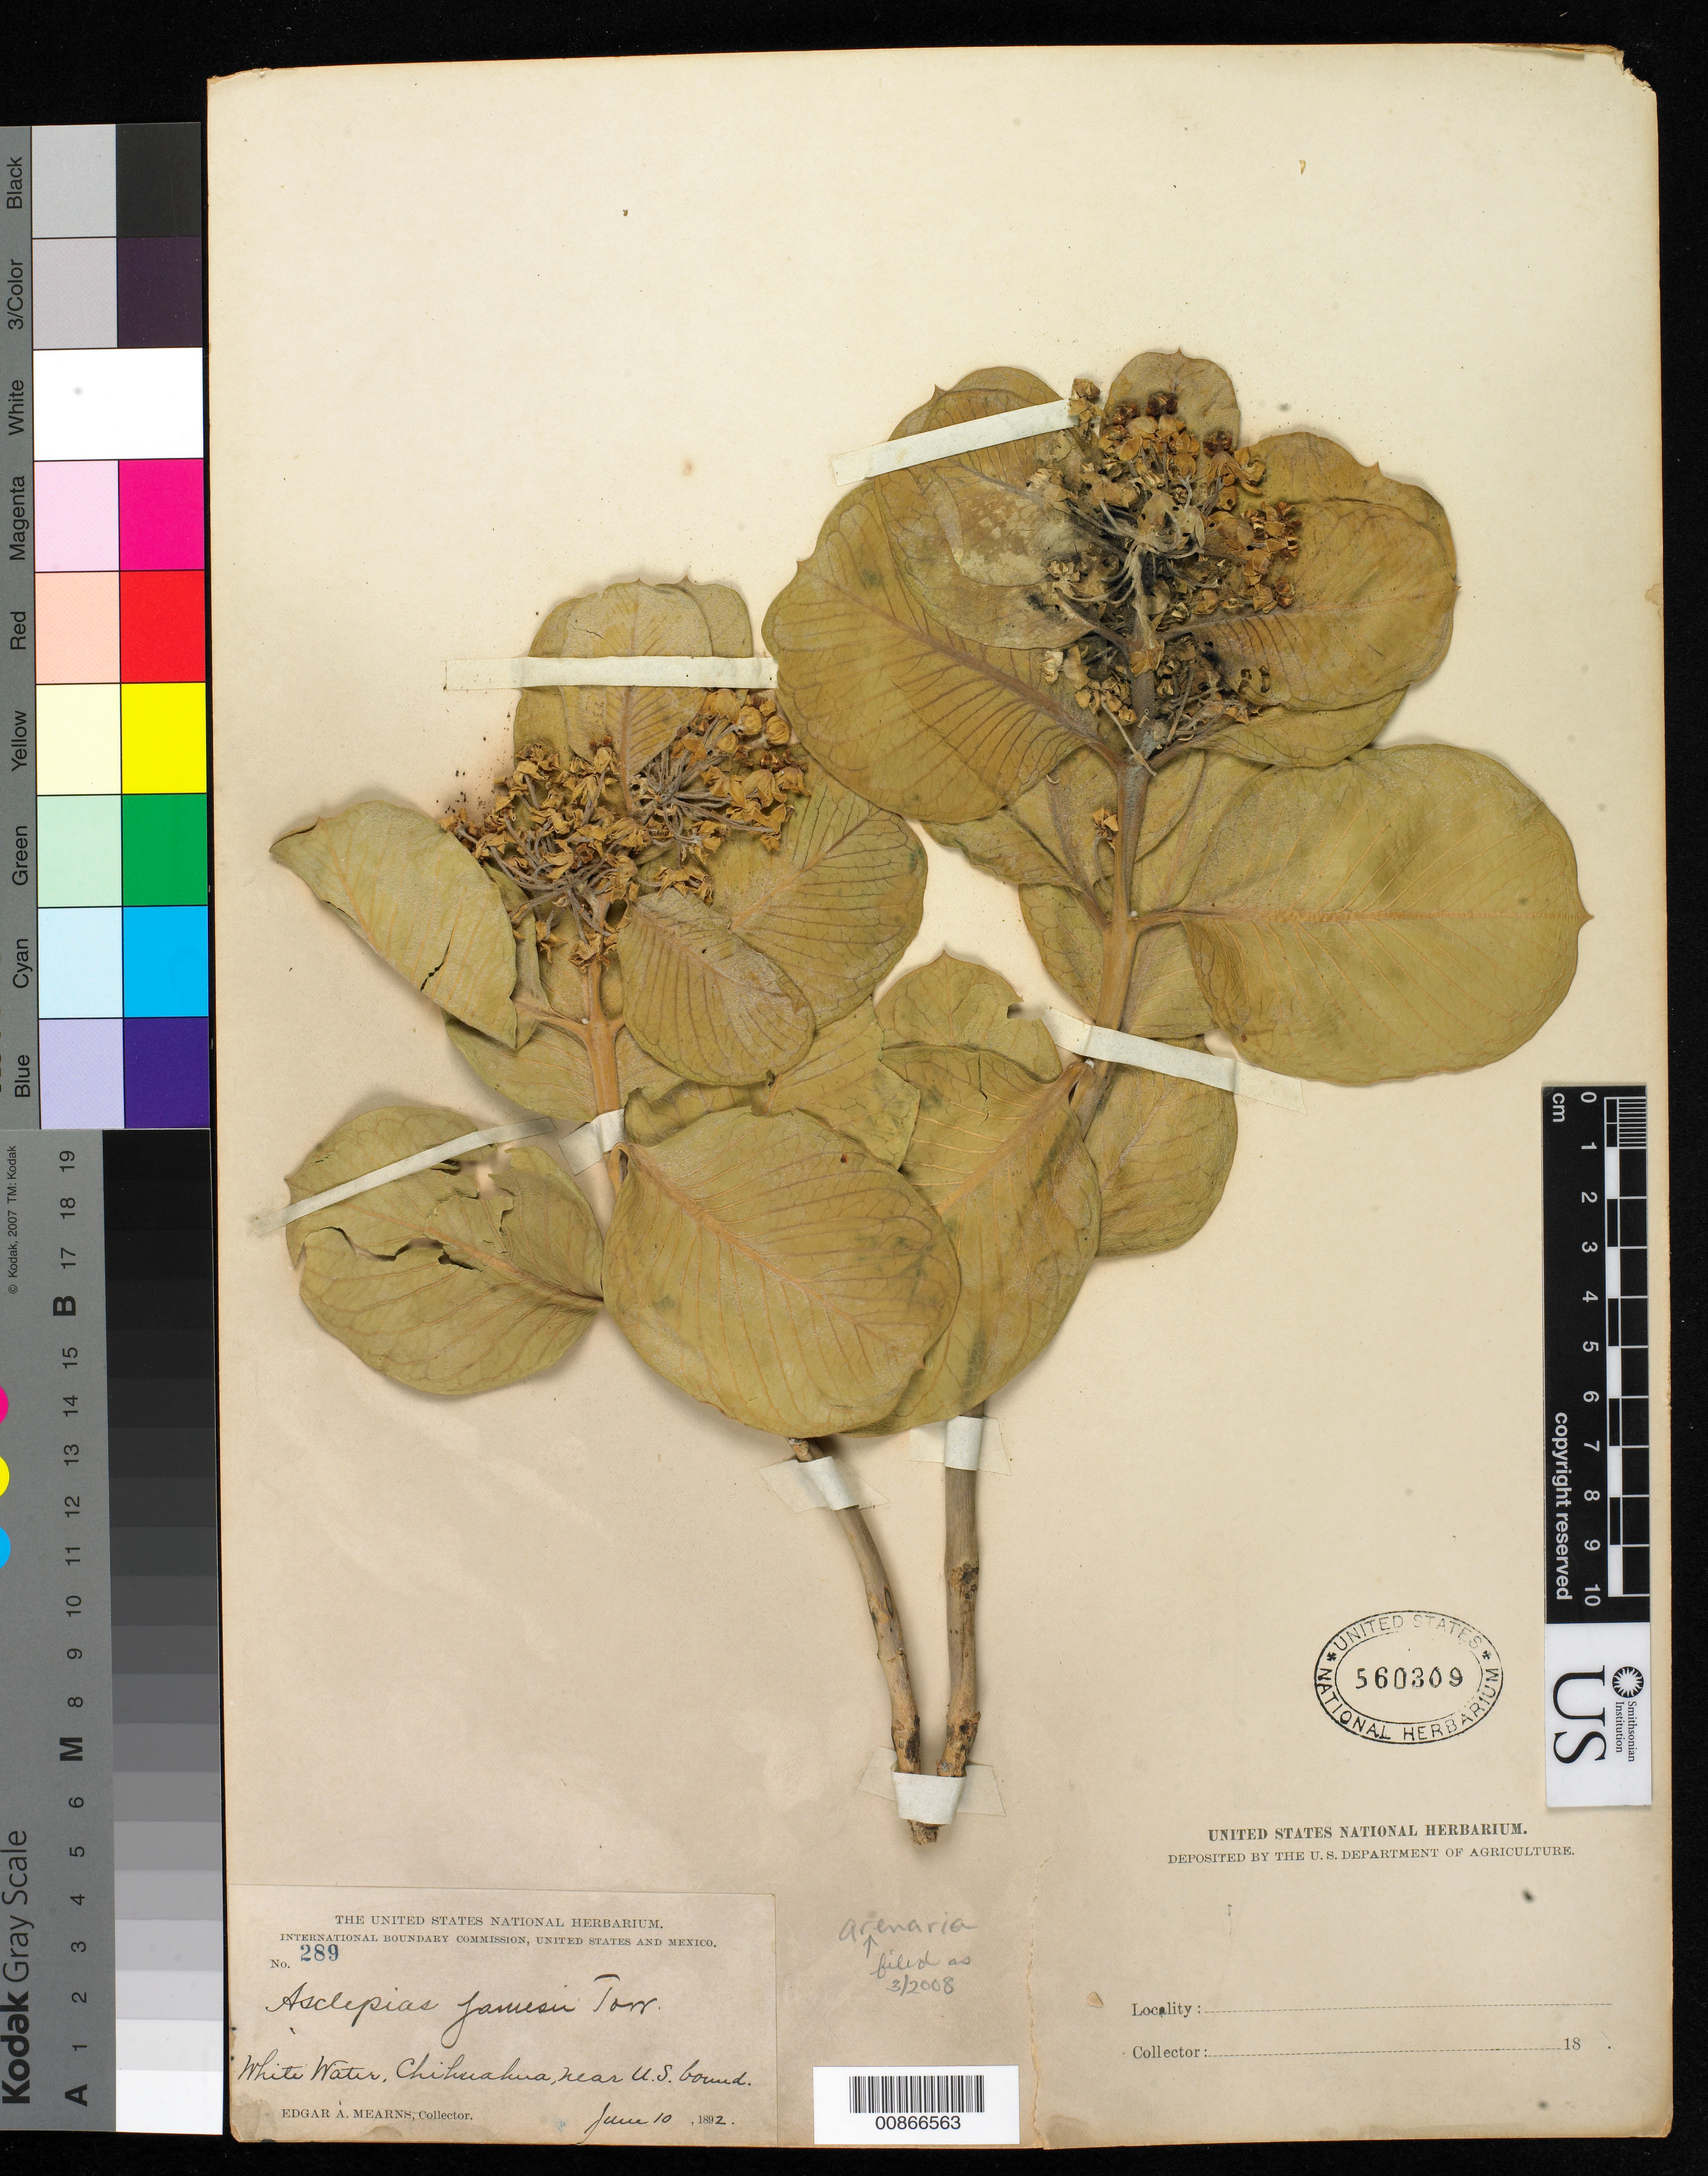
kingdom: Plantae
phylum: Tracheophyta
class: Magnoliopsida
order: Gentianales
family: Apocynaceae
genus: Asclepias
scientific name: Asclepias arenaria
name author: Torr.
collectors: E. A. Mearns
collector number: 289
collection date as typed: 10 Jun 1892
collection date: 1892-06-10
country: Mexico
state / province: Chihuahua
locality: White Water, Chihuahua, near U.S. boundary.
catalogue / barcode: US 560309